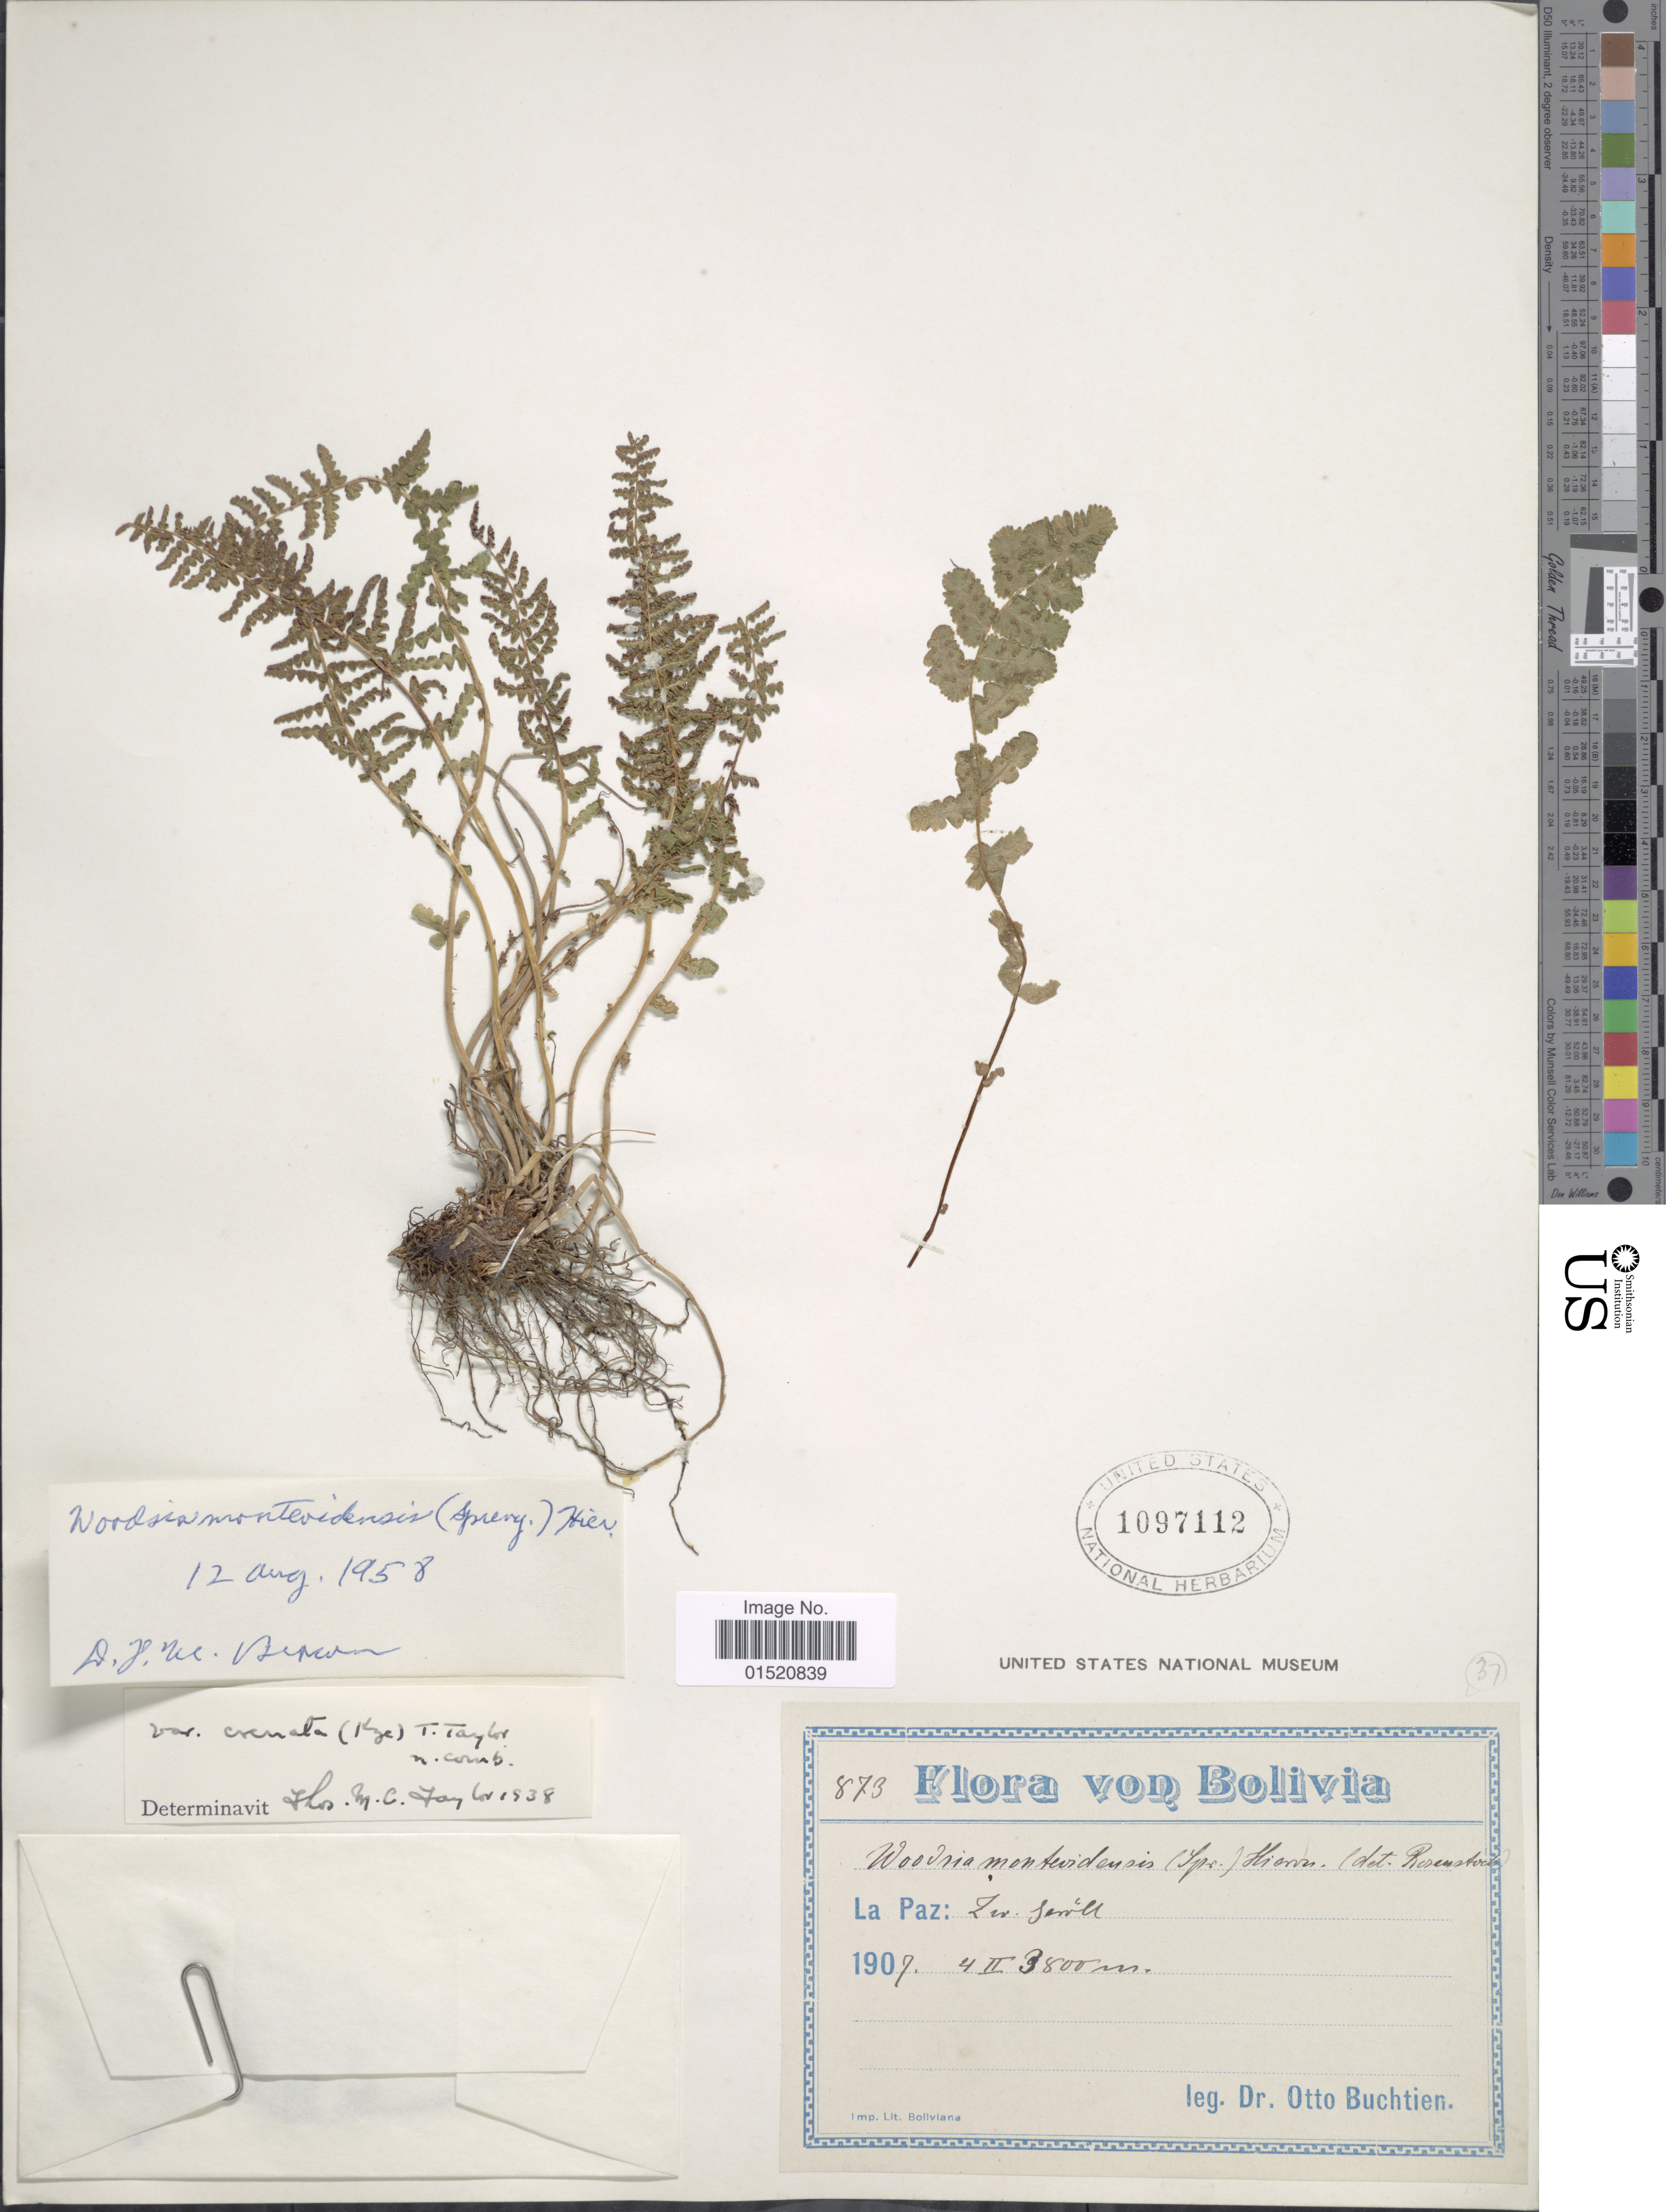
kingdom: Plantae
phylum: Tracheophyta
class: Polypodiopsida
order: Polypodiales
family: Woodsiaceae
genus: Woodsia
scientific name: Woodsia montevidensis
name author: (Spreng.) Hieron.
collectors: O. Buchtien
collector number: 873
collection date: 1907-02-04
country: Bolivia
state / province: La Paz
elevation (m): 3800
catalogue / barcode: US 1097112